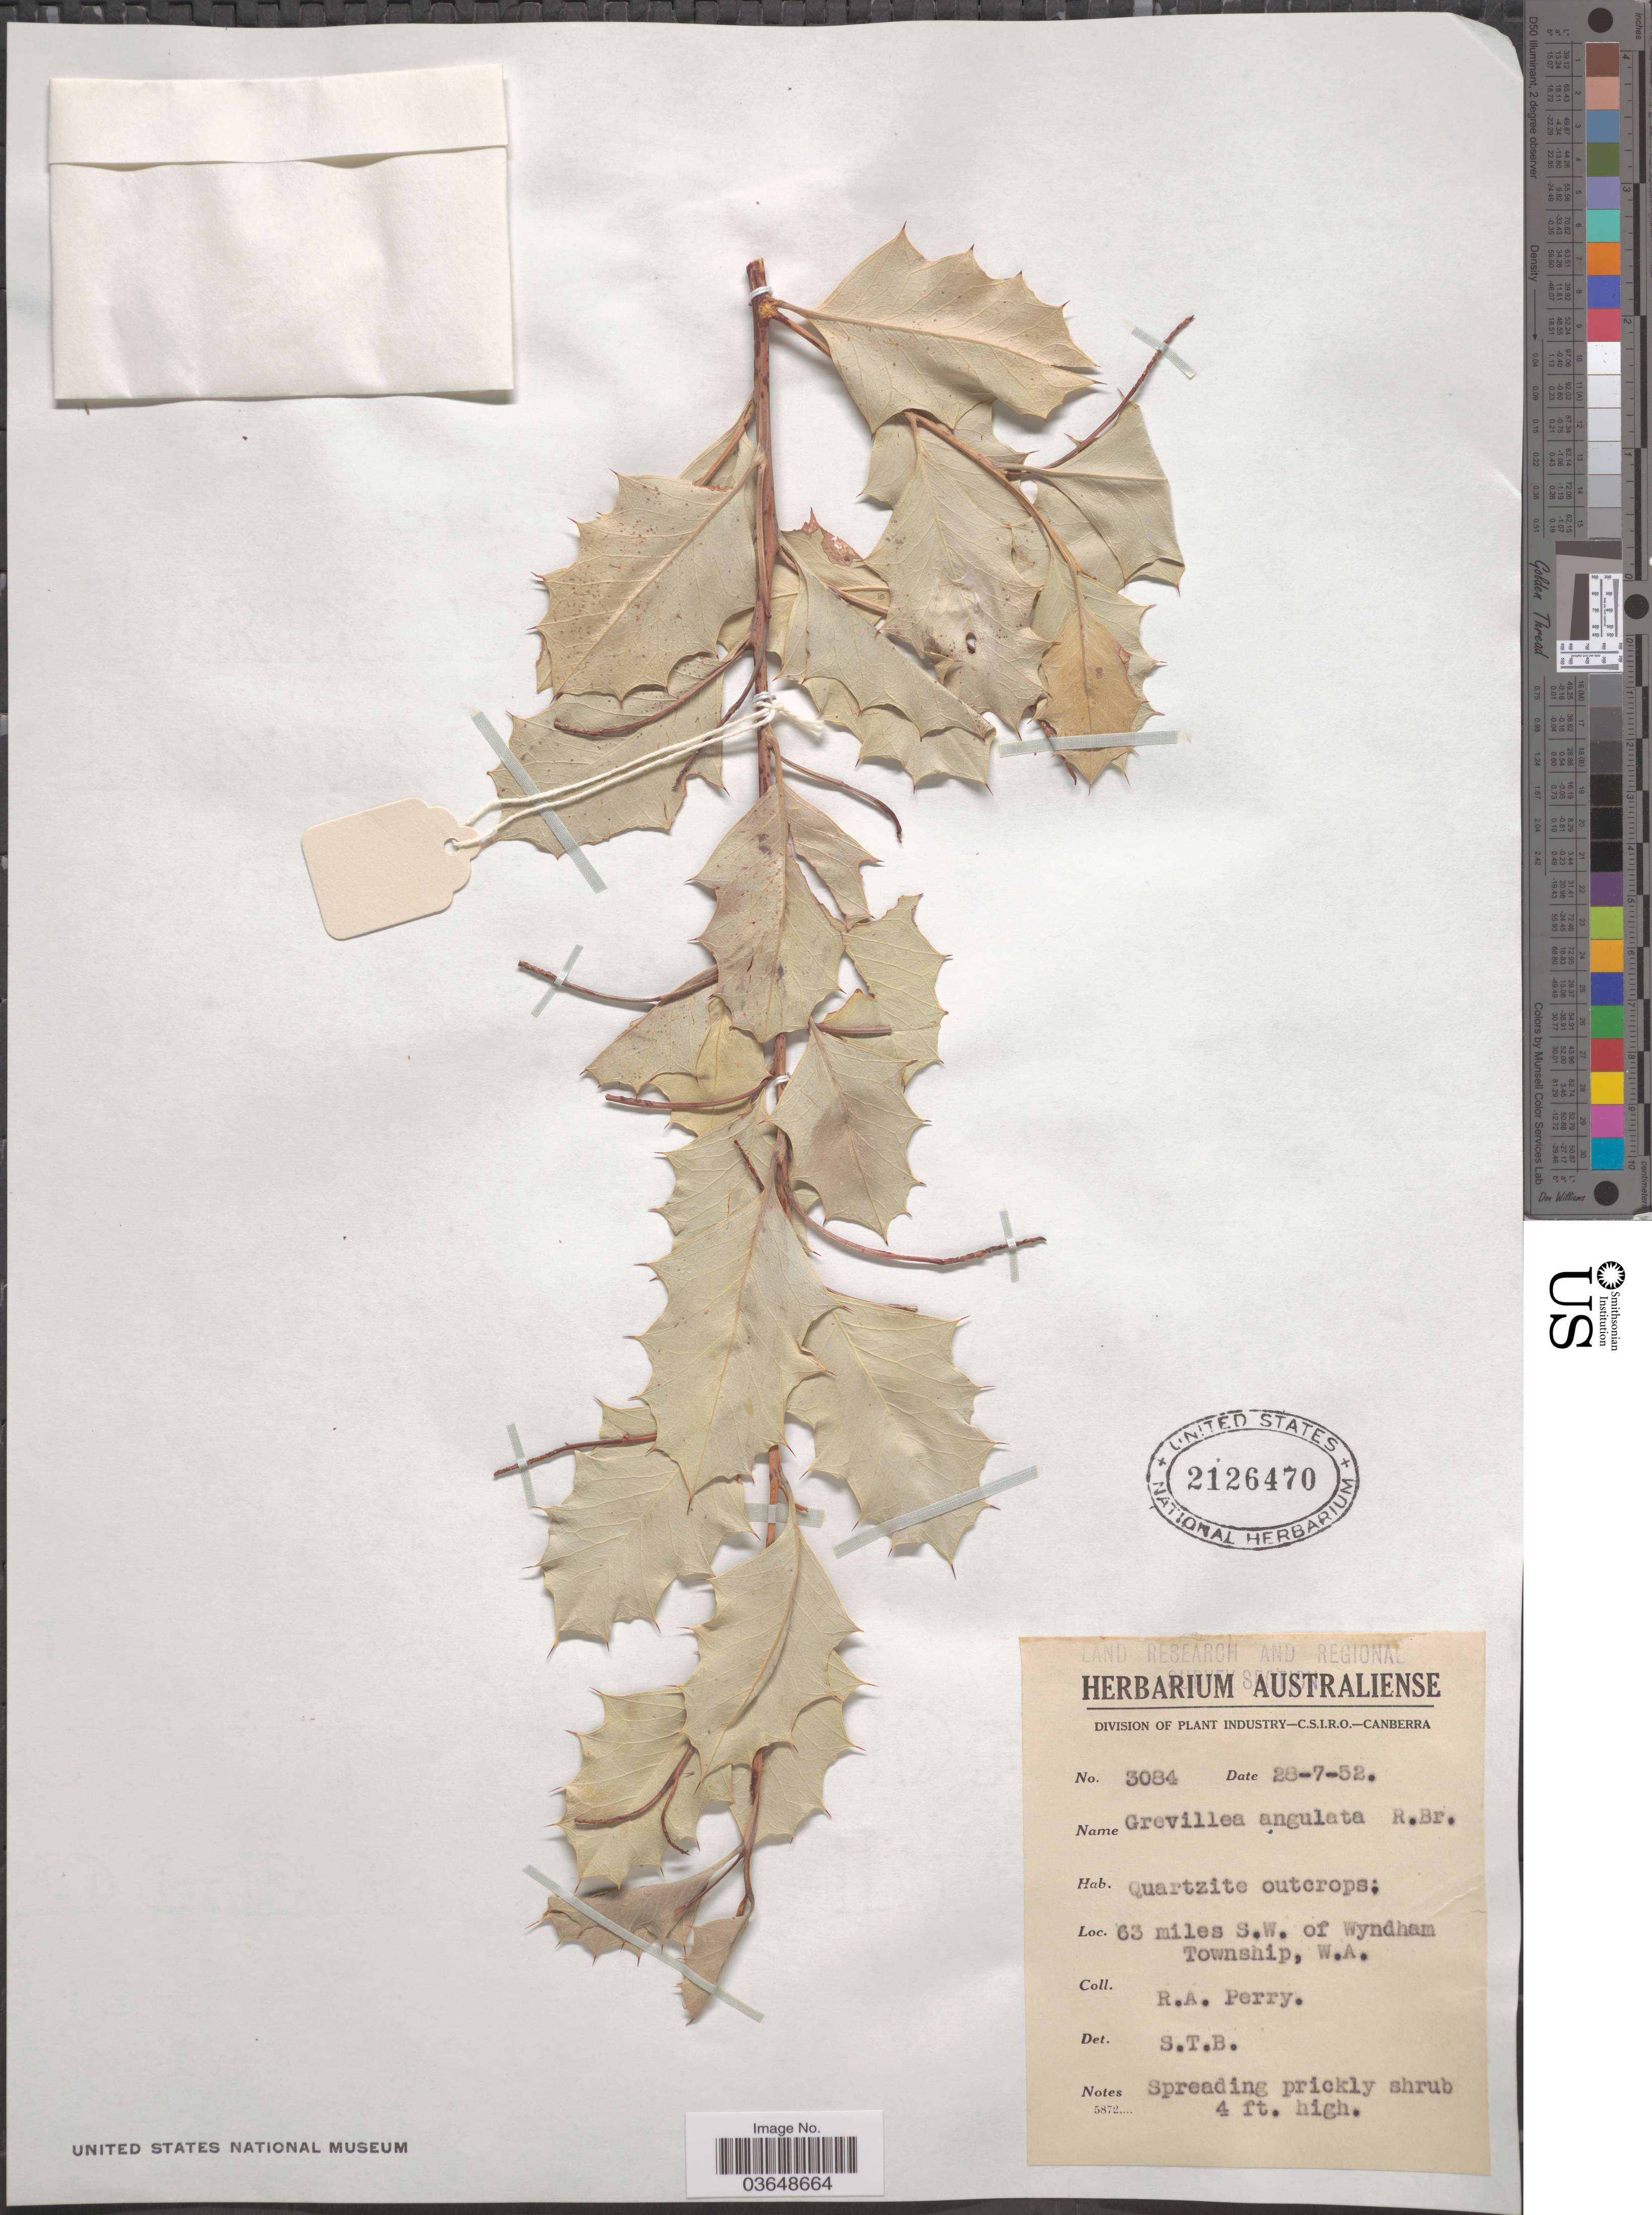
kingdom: Plantae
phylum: Tracheophyta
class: Magnoliopsida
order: Proteales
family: Proteaceae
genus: Grevillea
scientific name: Grevillea angulata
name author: R. Br.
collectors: Perry, R. A.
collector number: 3084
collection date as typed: Transcribed d/m/y: 28/7/52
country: Australia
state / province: Western Australia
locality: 63 miles S.W. of Wyndham Township.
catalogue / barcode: US 2126470